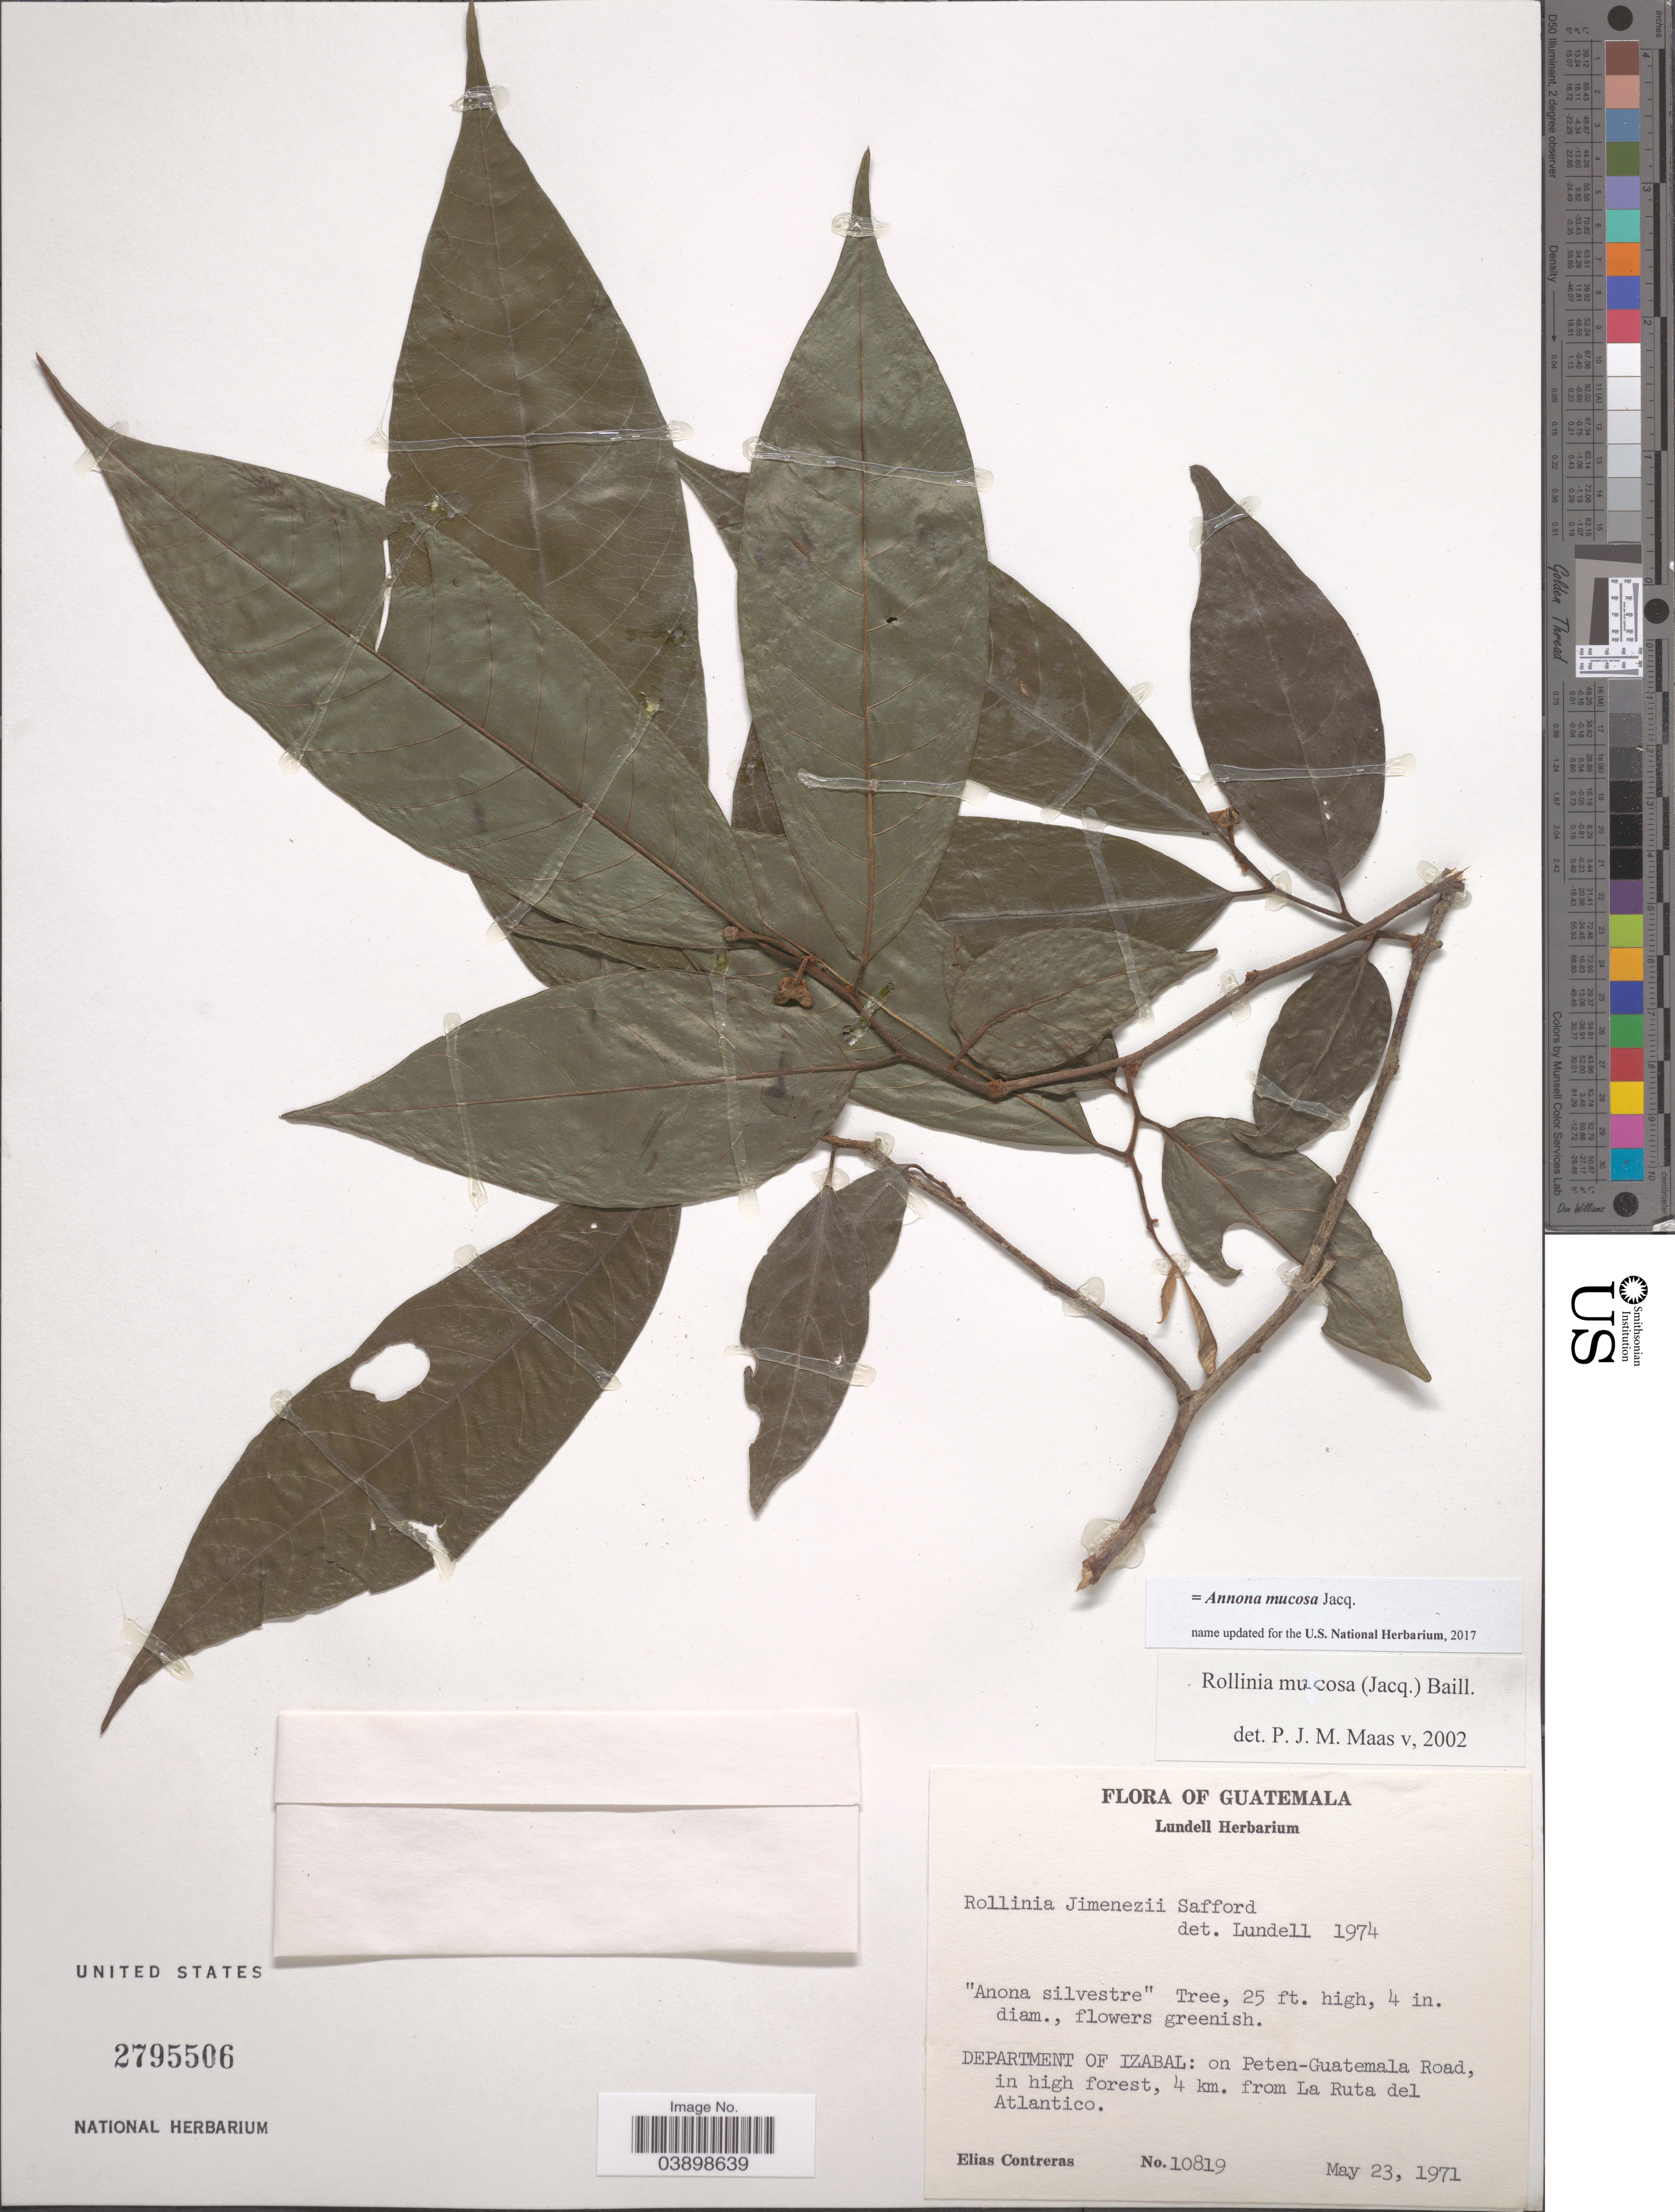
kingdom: Plantae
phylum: Tracheophyta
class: Magnoliopsida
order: Magnoliales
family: Annonaceae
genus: Annona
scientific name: Annona mucosa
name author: Jacq.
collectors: E. Contreras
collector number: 10819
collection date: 1971-05-23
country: Guatemala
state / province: Izabal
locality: Department of Izabal: on Peten-Guatemala Road, in high forest, 4 km. from La Ruta del Atlantico.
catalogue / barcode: US 2795506